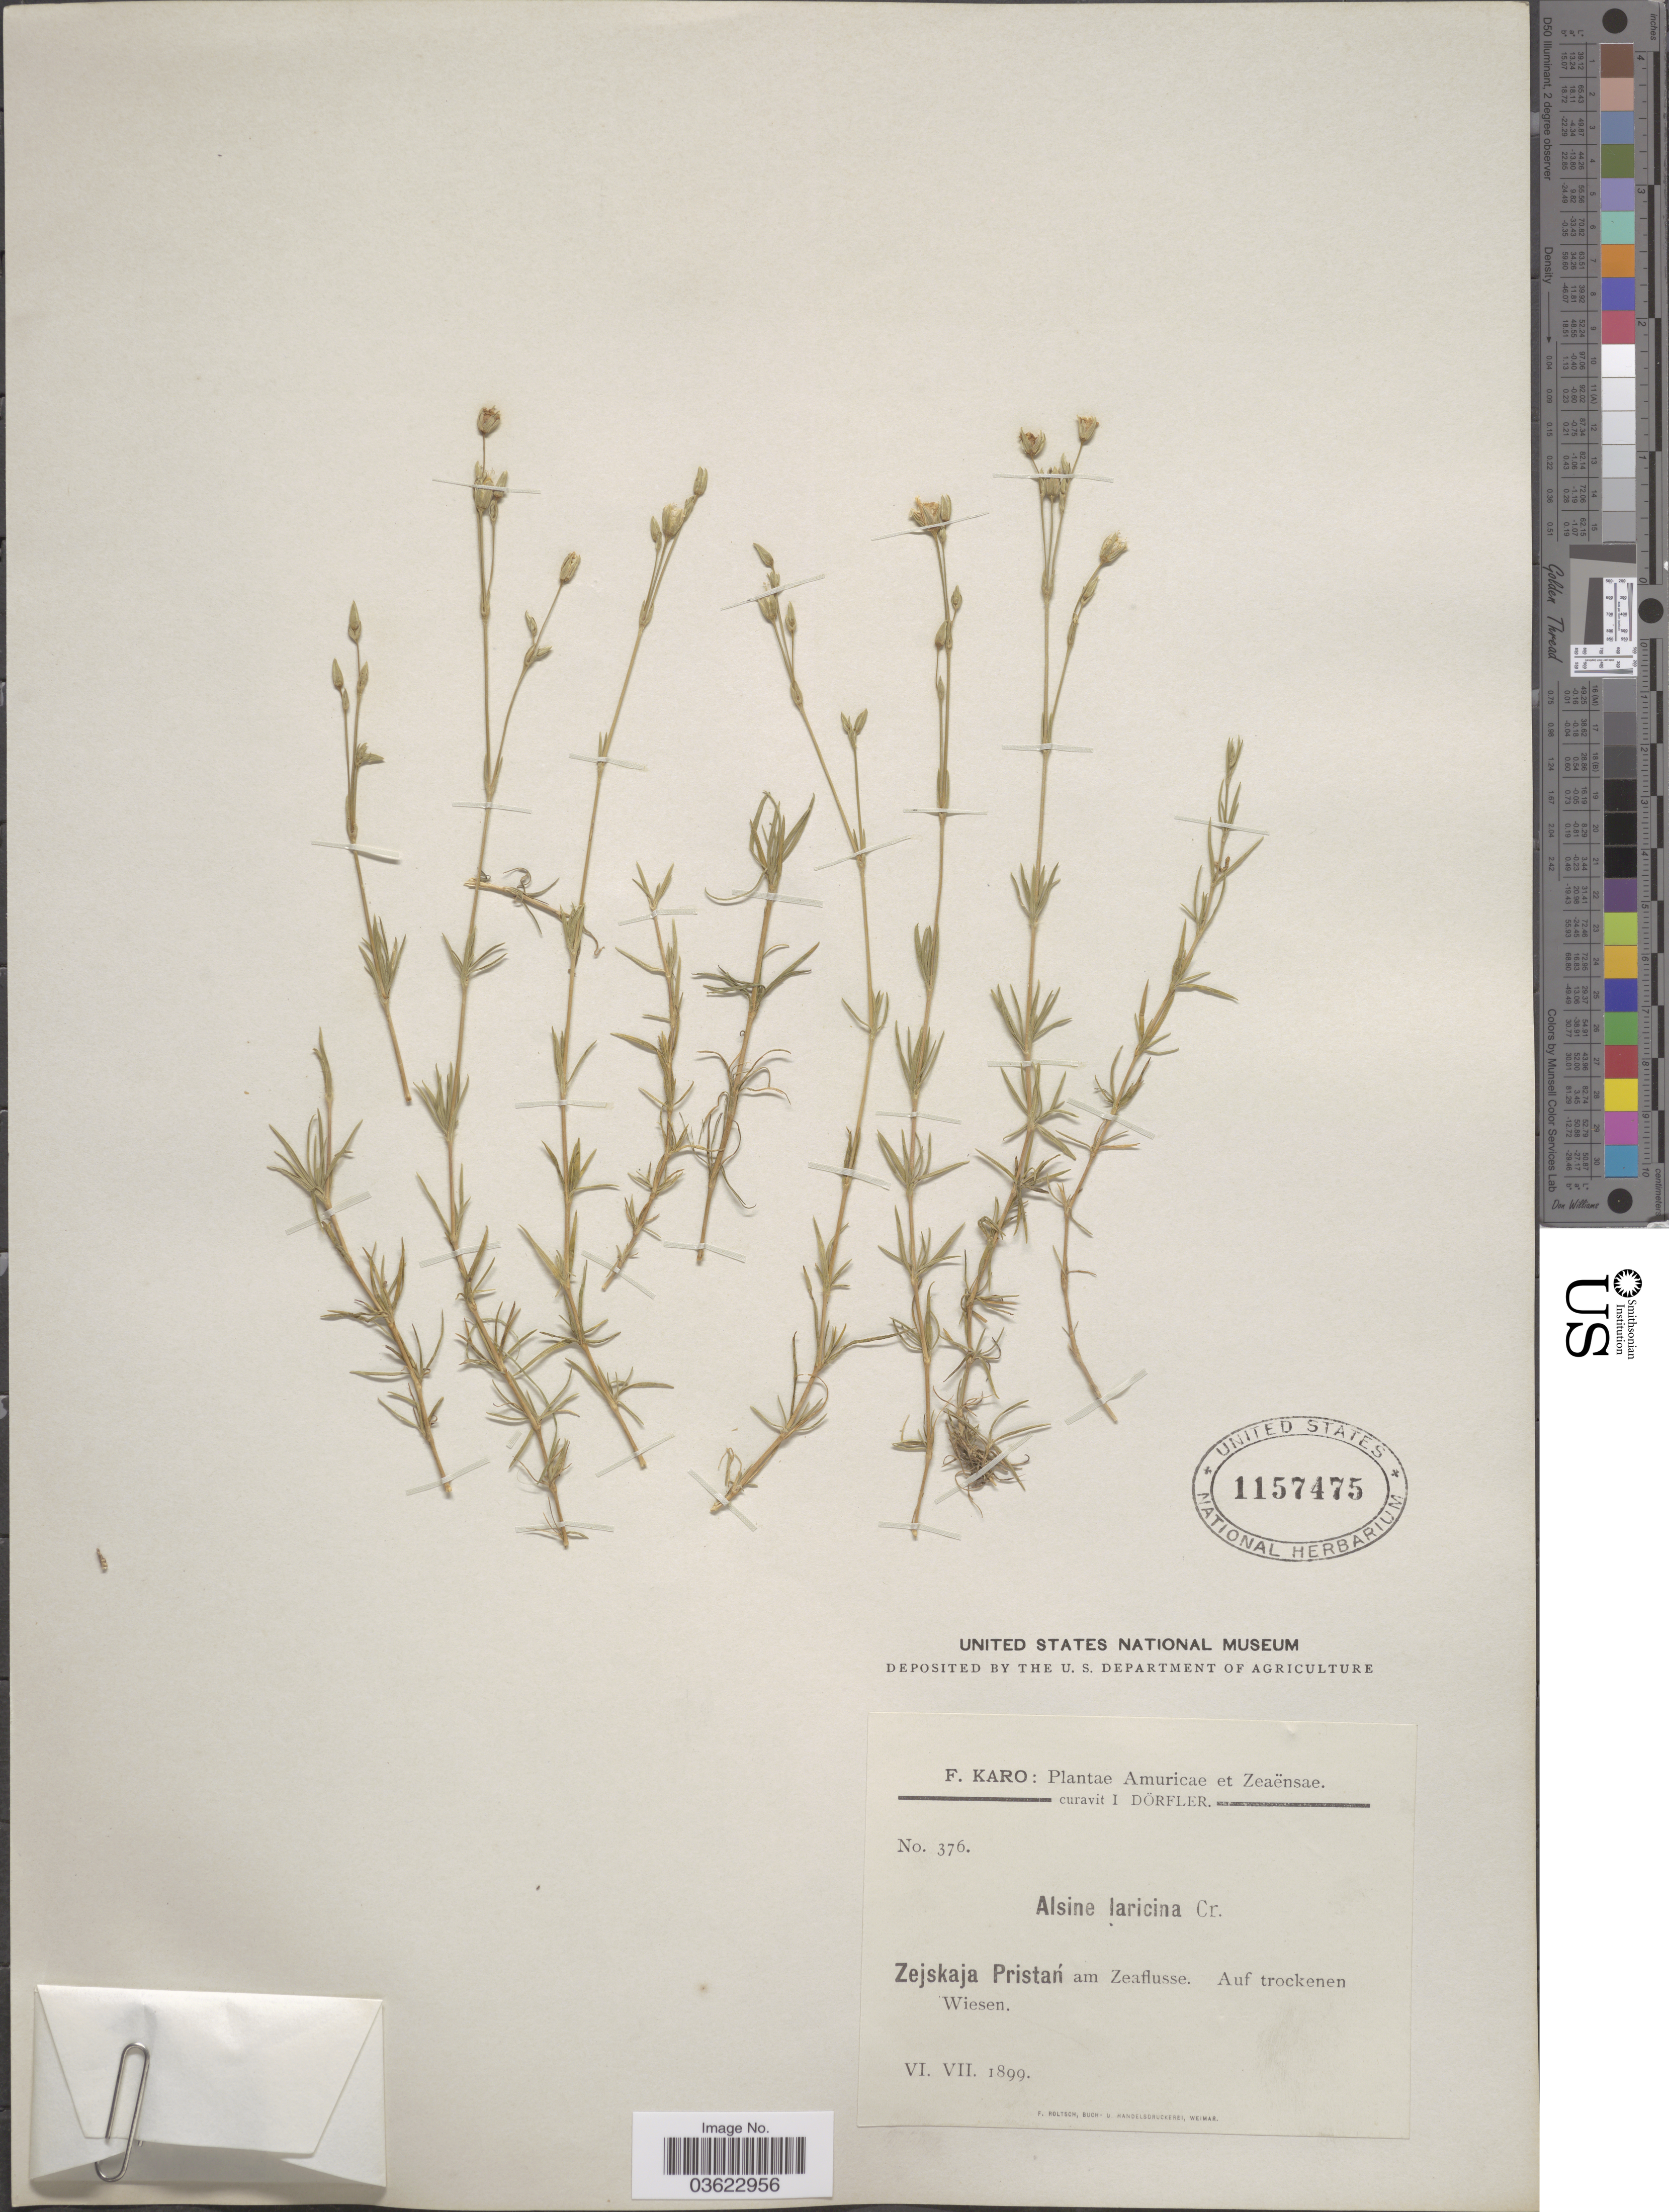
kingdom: Plantae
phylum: Tracheophyta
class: Magnoliopsida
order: Caryophyllales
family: Caryophyllaceae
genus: Pseudocherleria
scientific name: Pseudocherleria laricina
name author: (L.) Dillenb. & Kadereit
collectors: F. Karo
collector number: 376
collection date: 1899-06/1899-07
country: Russian Federation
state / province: Amur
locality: Amuricae et Zeaënsae. Zejskaja Pristan am Zeaflusse. Auf trockenen Wiesen.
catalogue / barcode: US 1157475